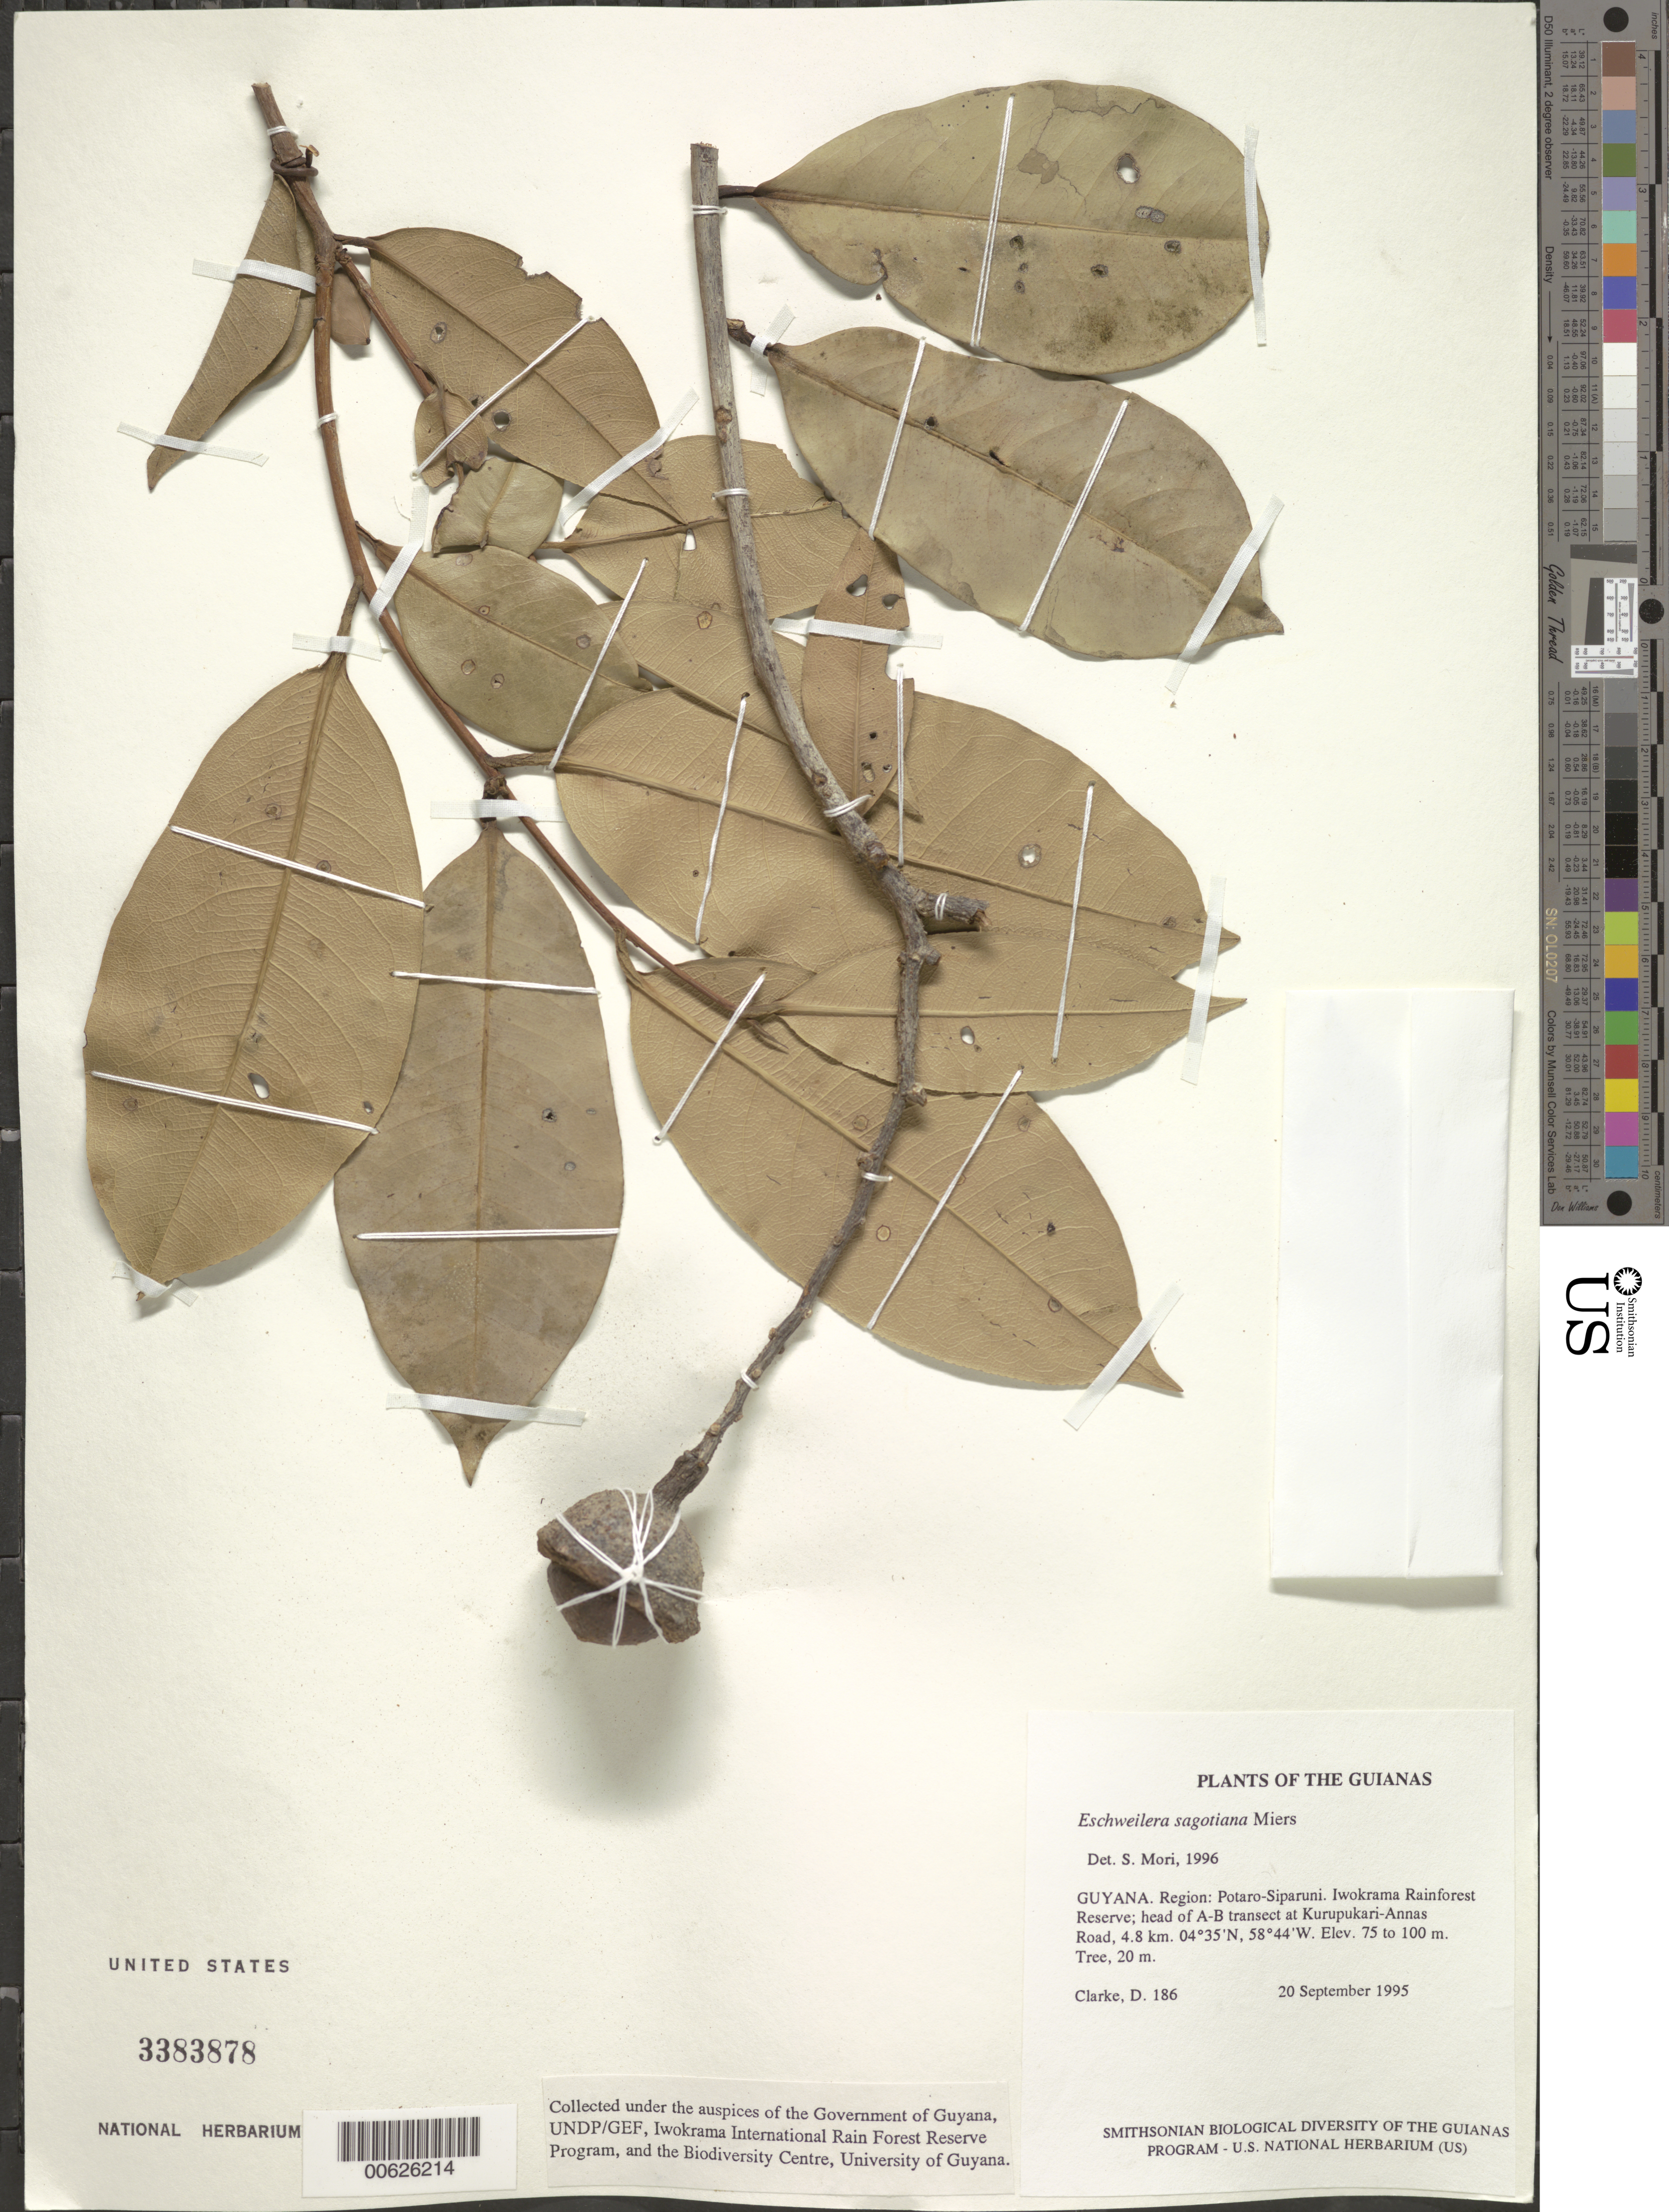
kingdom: Plantae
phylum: Tracheophyta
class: Magnoliopsida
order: Ericales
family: Lecythidaceae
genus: Eschweilera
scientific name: Eschweilera sagotiana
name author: Miers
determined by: Mori, Scott A.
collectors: H. D. Clarke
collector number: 186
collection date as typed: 20 September 1995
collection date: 1995-09-20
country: Guyana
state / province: Potaro-Siparuni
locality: Iwokrama Rainforest Reserve; head of A-B transect at Kurupukari-Annas Road, 4.8 km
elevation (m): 75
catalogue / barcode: US 3383878